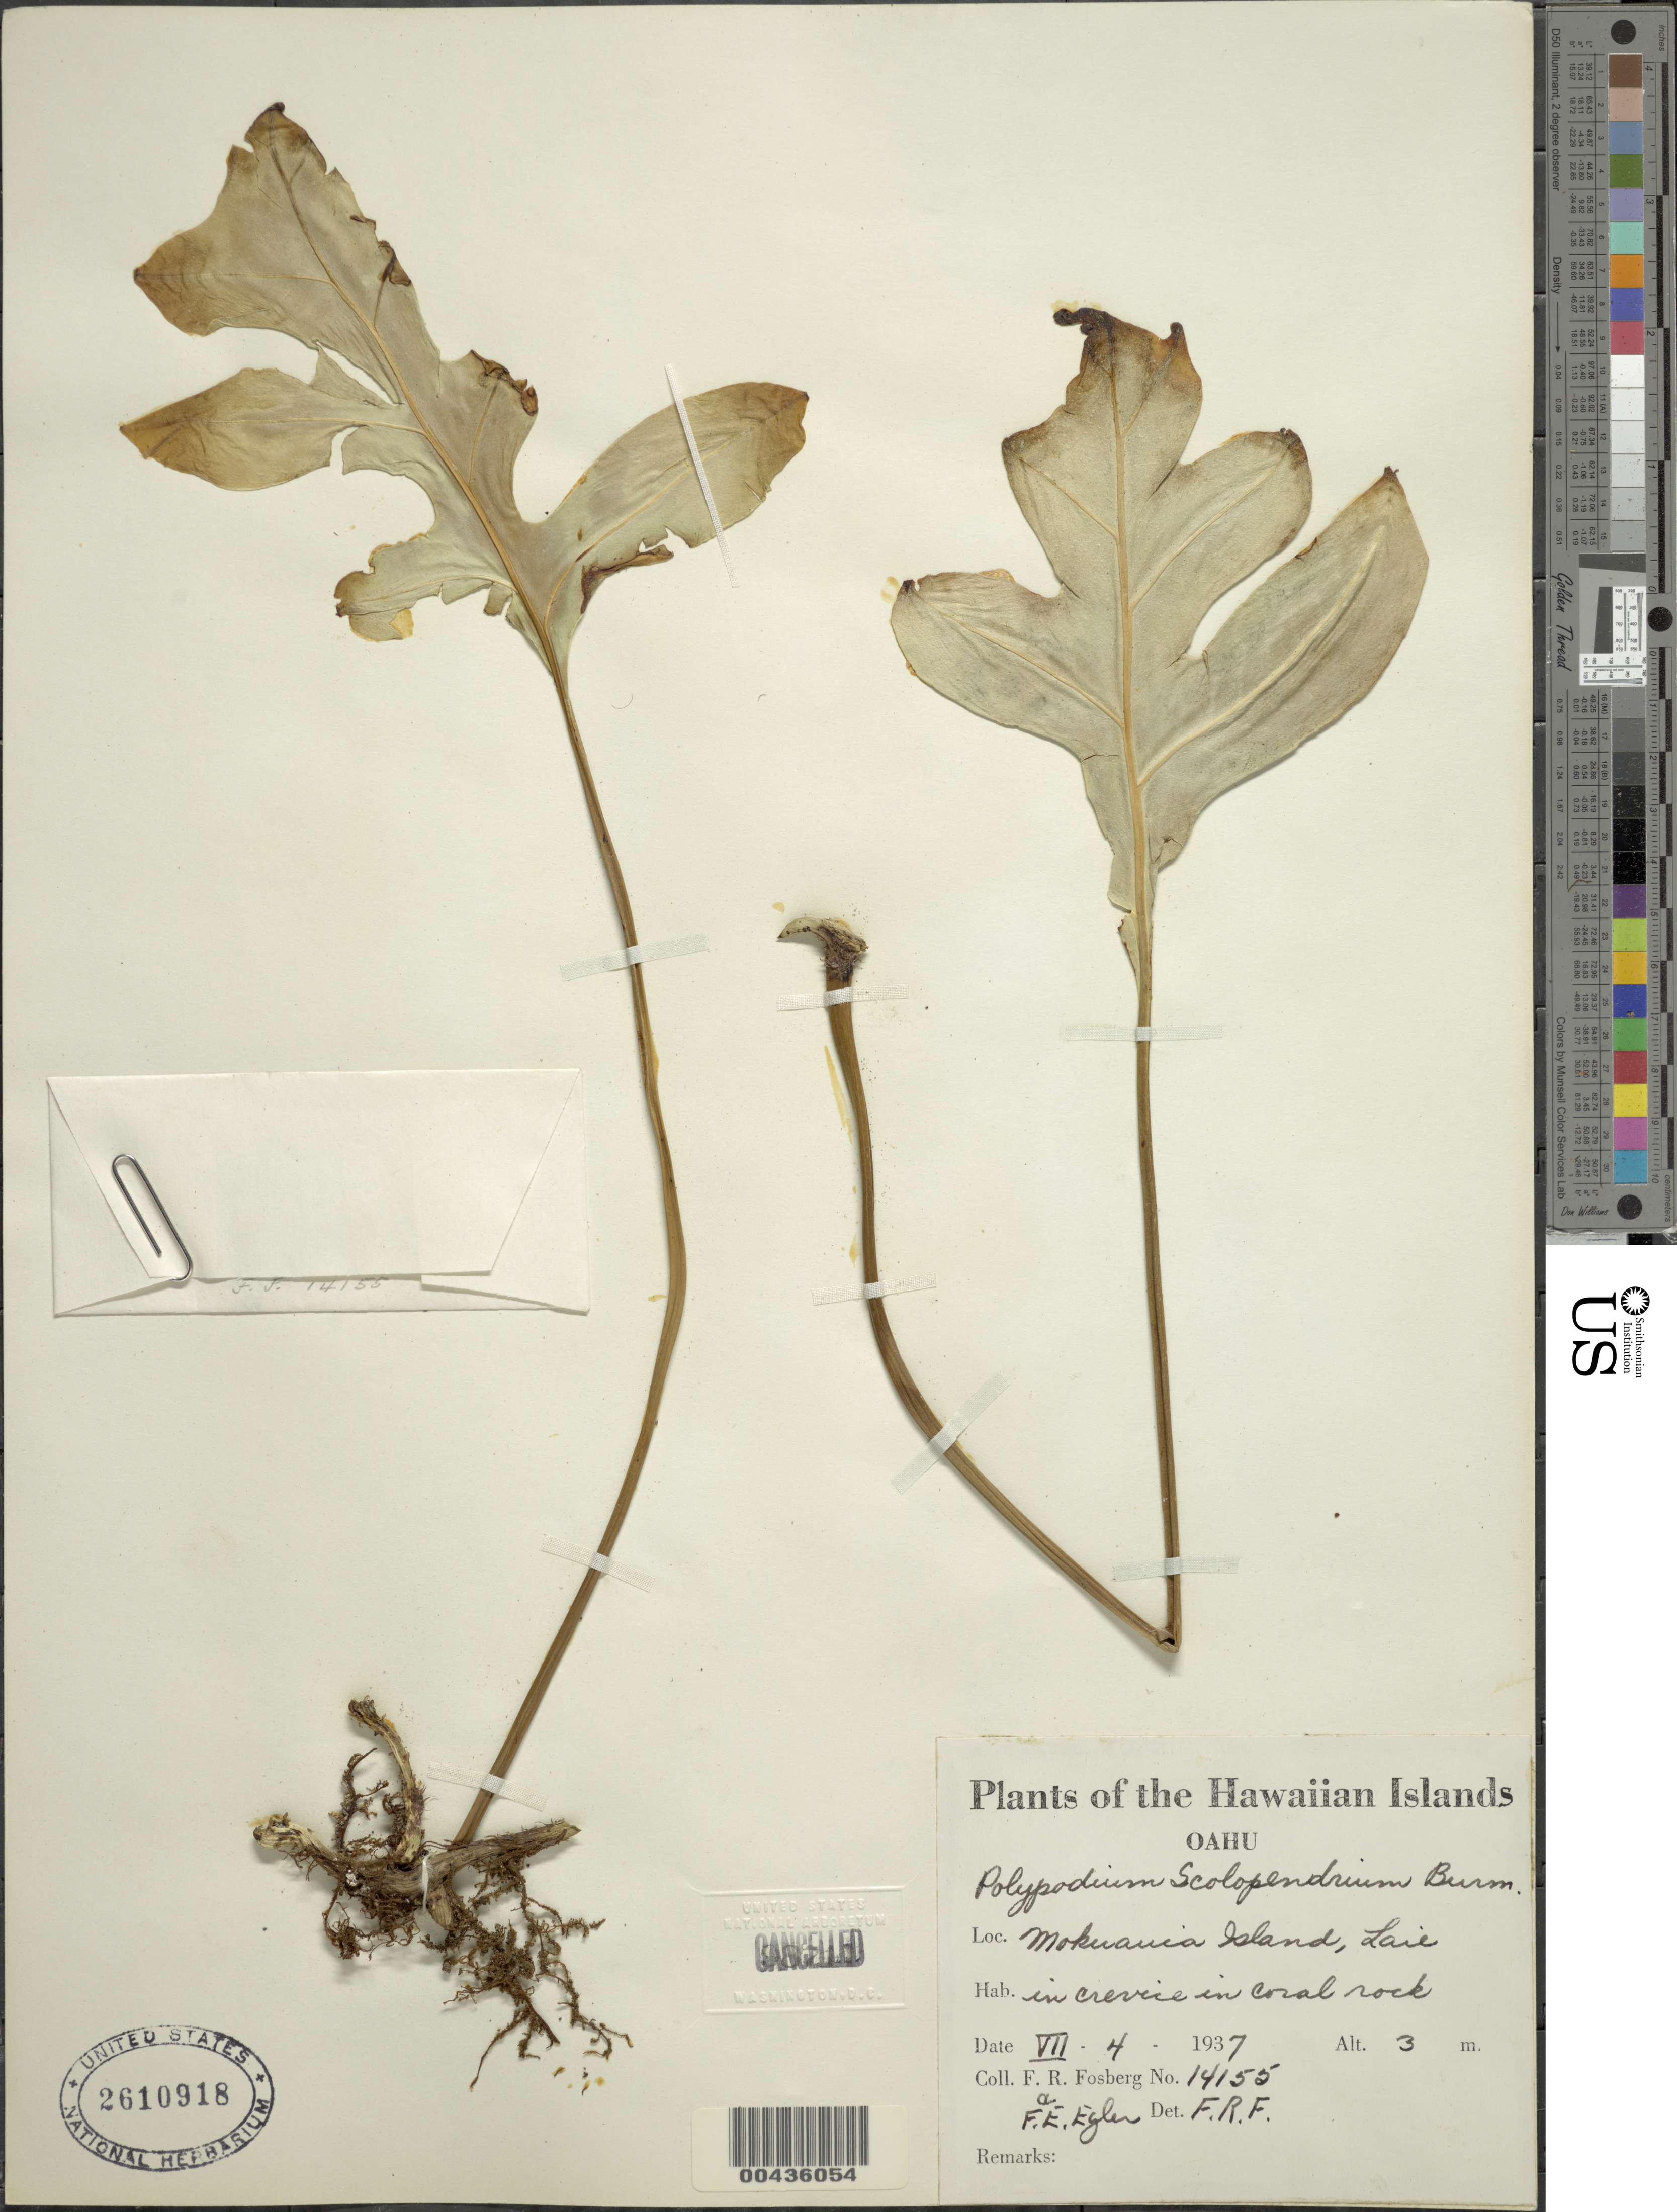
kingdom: Plantae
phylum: Tracheophyta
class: Polypodiopsida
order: Polypodiales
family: Polypodiaceae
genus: Polypodium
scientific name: Polypodium scolopendria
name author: Burm. f.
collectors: F. R. Fosberg & F. Egler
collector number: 14155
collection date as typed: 4 Jul 1937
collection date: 1937-07-04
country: United States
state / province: Hawaii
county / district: Honolulu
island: Oahu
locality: Mokuauia Island, Laie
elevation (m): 3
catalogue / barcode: US 2610918